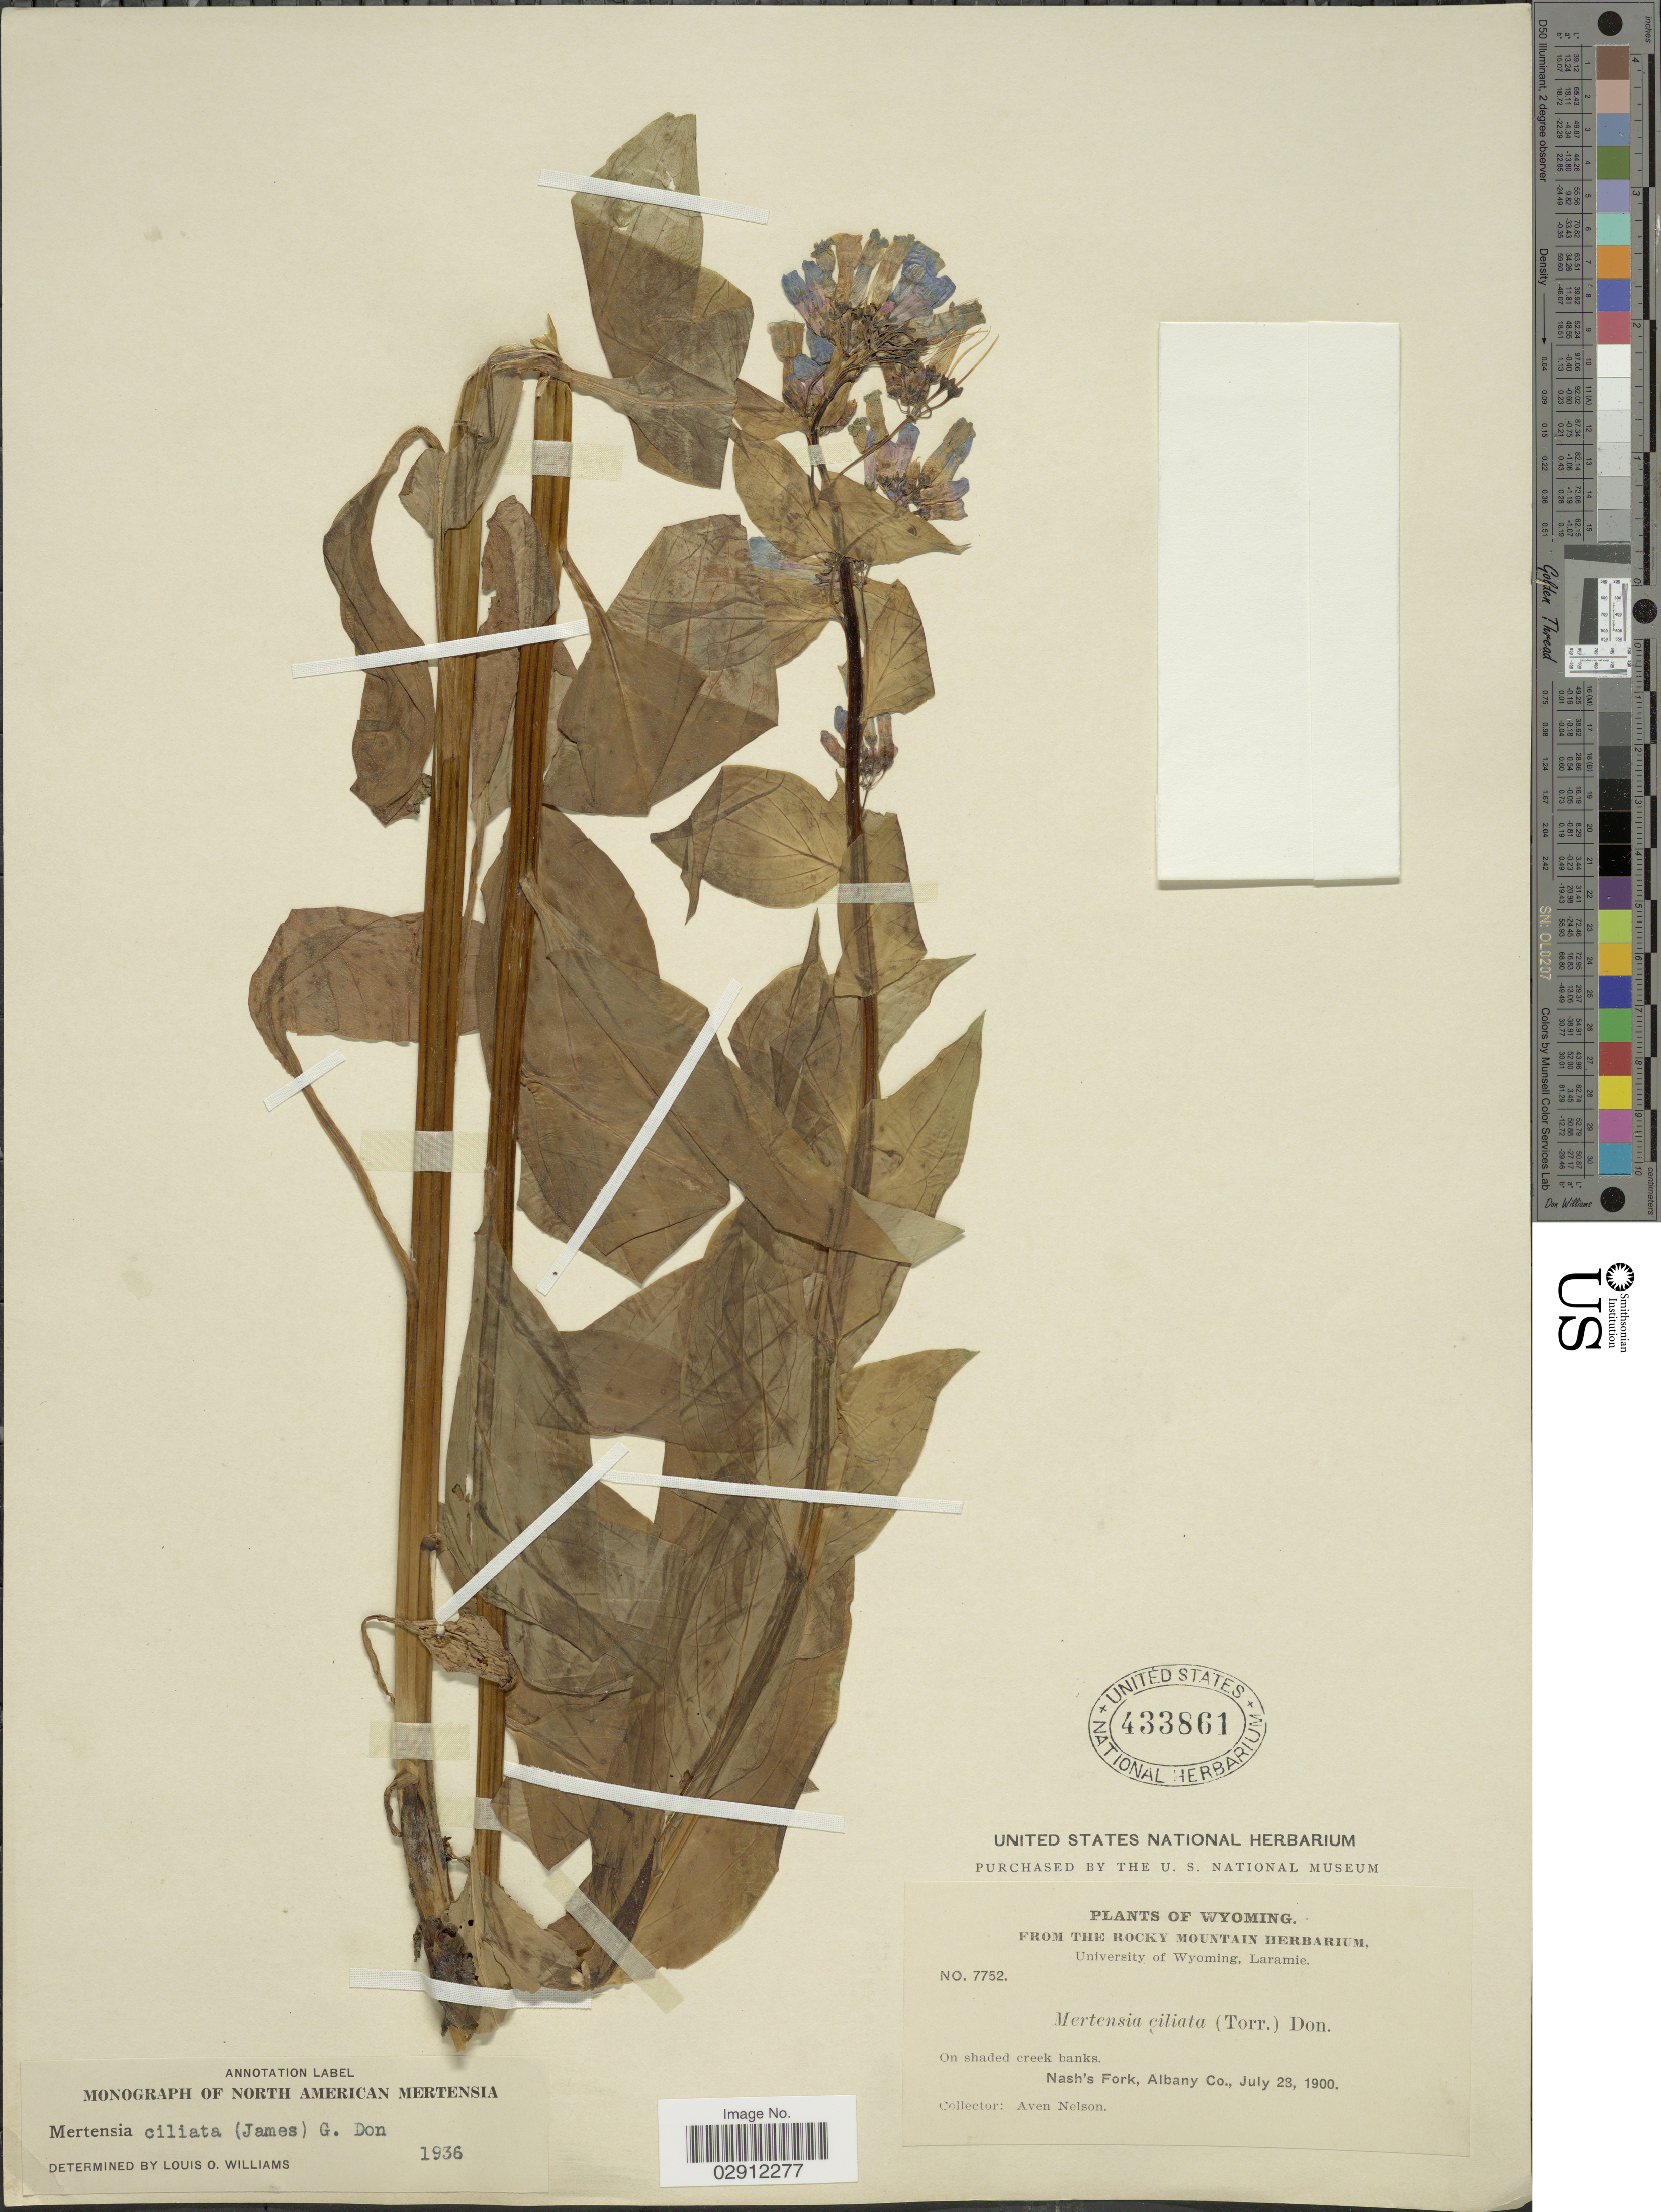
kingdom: Plantae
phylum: Tracheophyta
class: Magnoliopsida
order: Boraginales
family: Boraginaceae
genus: Mertensia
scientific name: Mertensia ciliata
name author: (James) G. Don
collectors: A. Nelson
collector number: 7752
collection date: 1900-07-28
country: United States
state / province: Wyoming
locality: Nash's Fork, Albany Co.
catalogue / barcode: US 433861